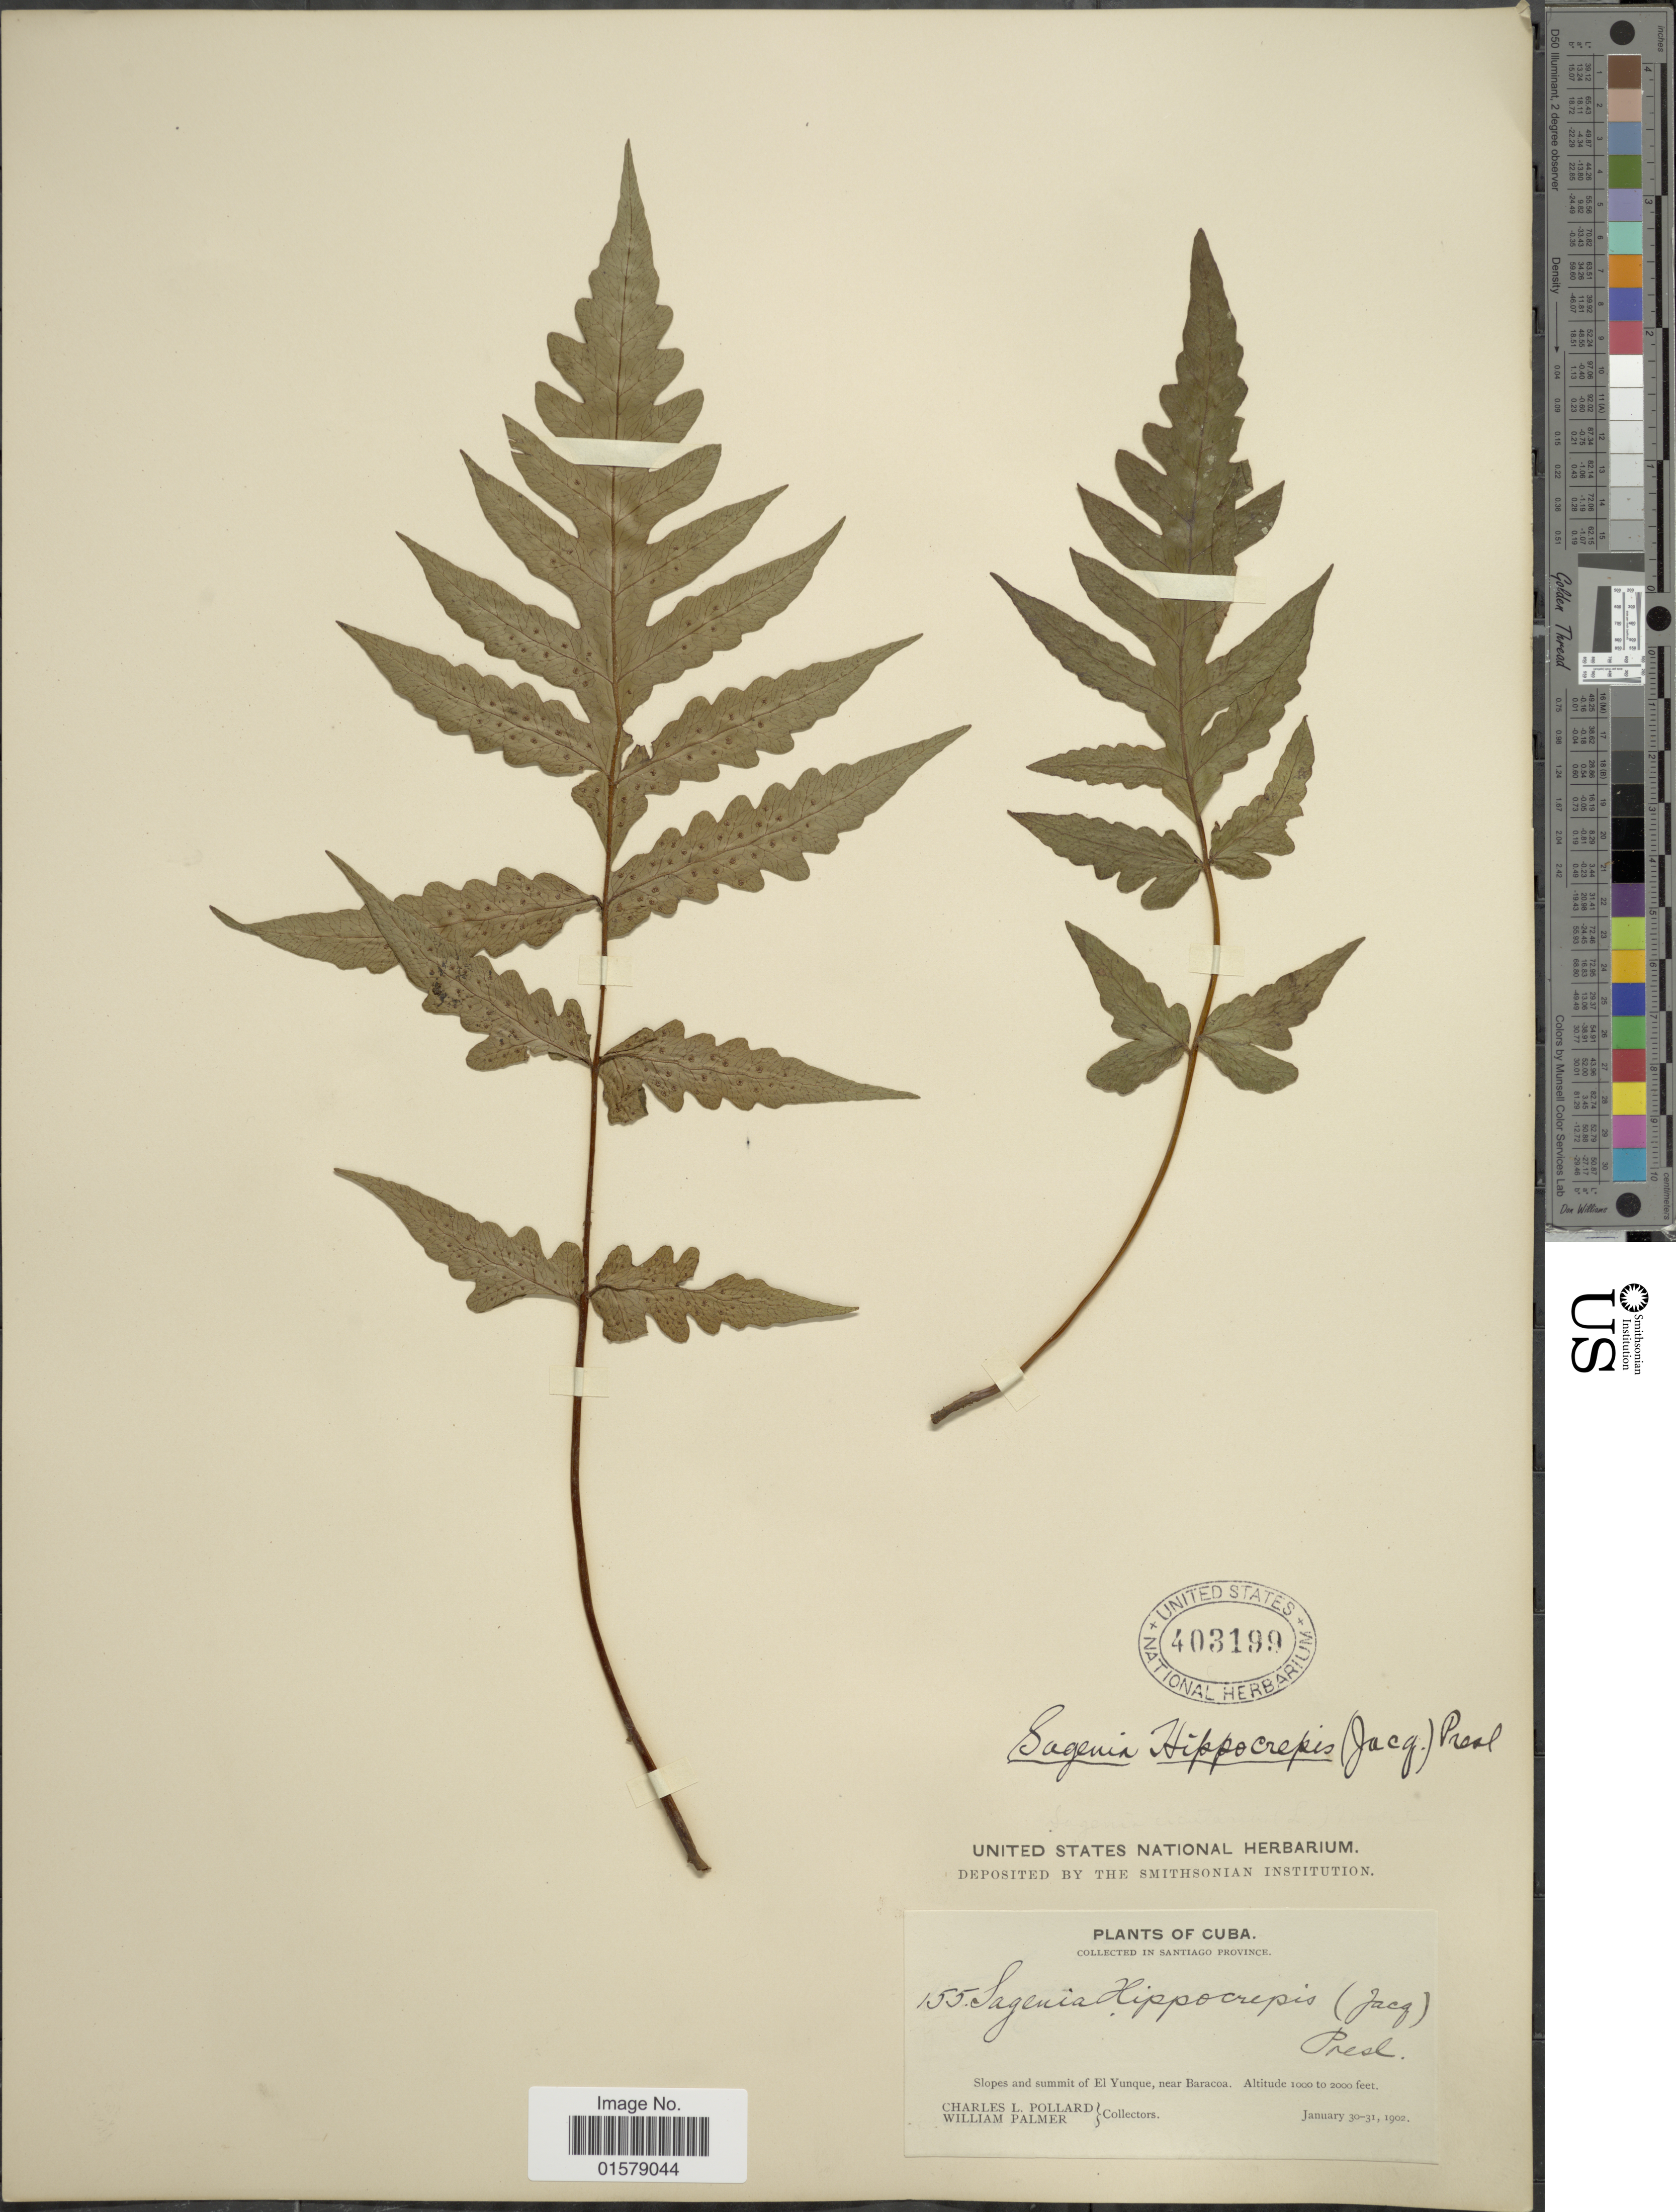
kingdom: Plantae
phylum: Tracheophyta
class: Polypodiopsida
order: Polypodiales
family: Tectariaceae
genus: Tectaria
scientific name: Tectaria cicutaria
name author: (L.) Copel.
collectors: C. L. Pollard & W. Palmer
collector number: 155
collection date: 1902-01-30/1902-01-31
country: Cuba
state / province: Santiago de Cuba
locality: Santhiago, Slopes and summit of El Yunque, near Baracoa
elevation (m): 305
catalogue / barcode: US 403199